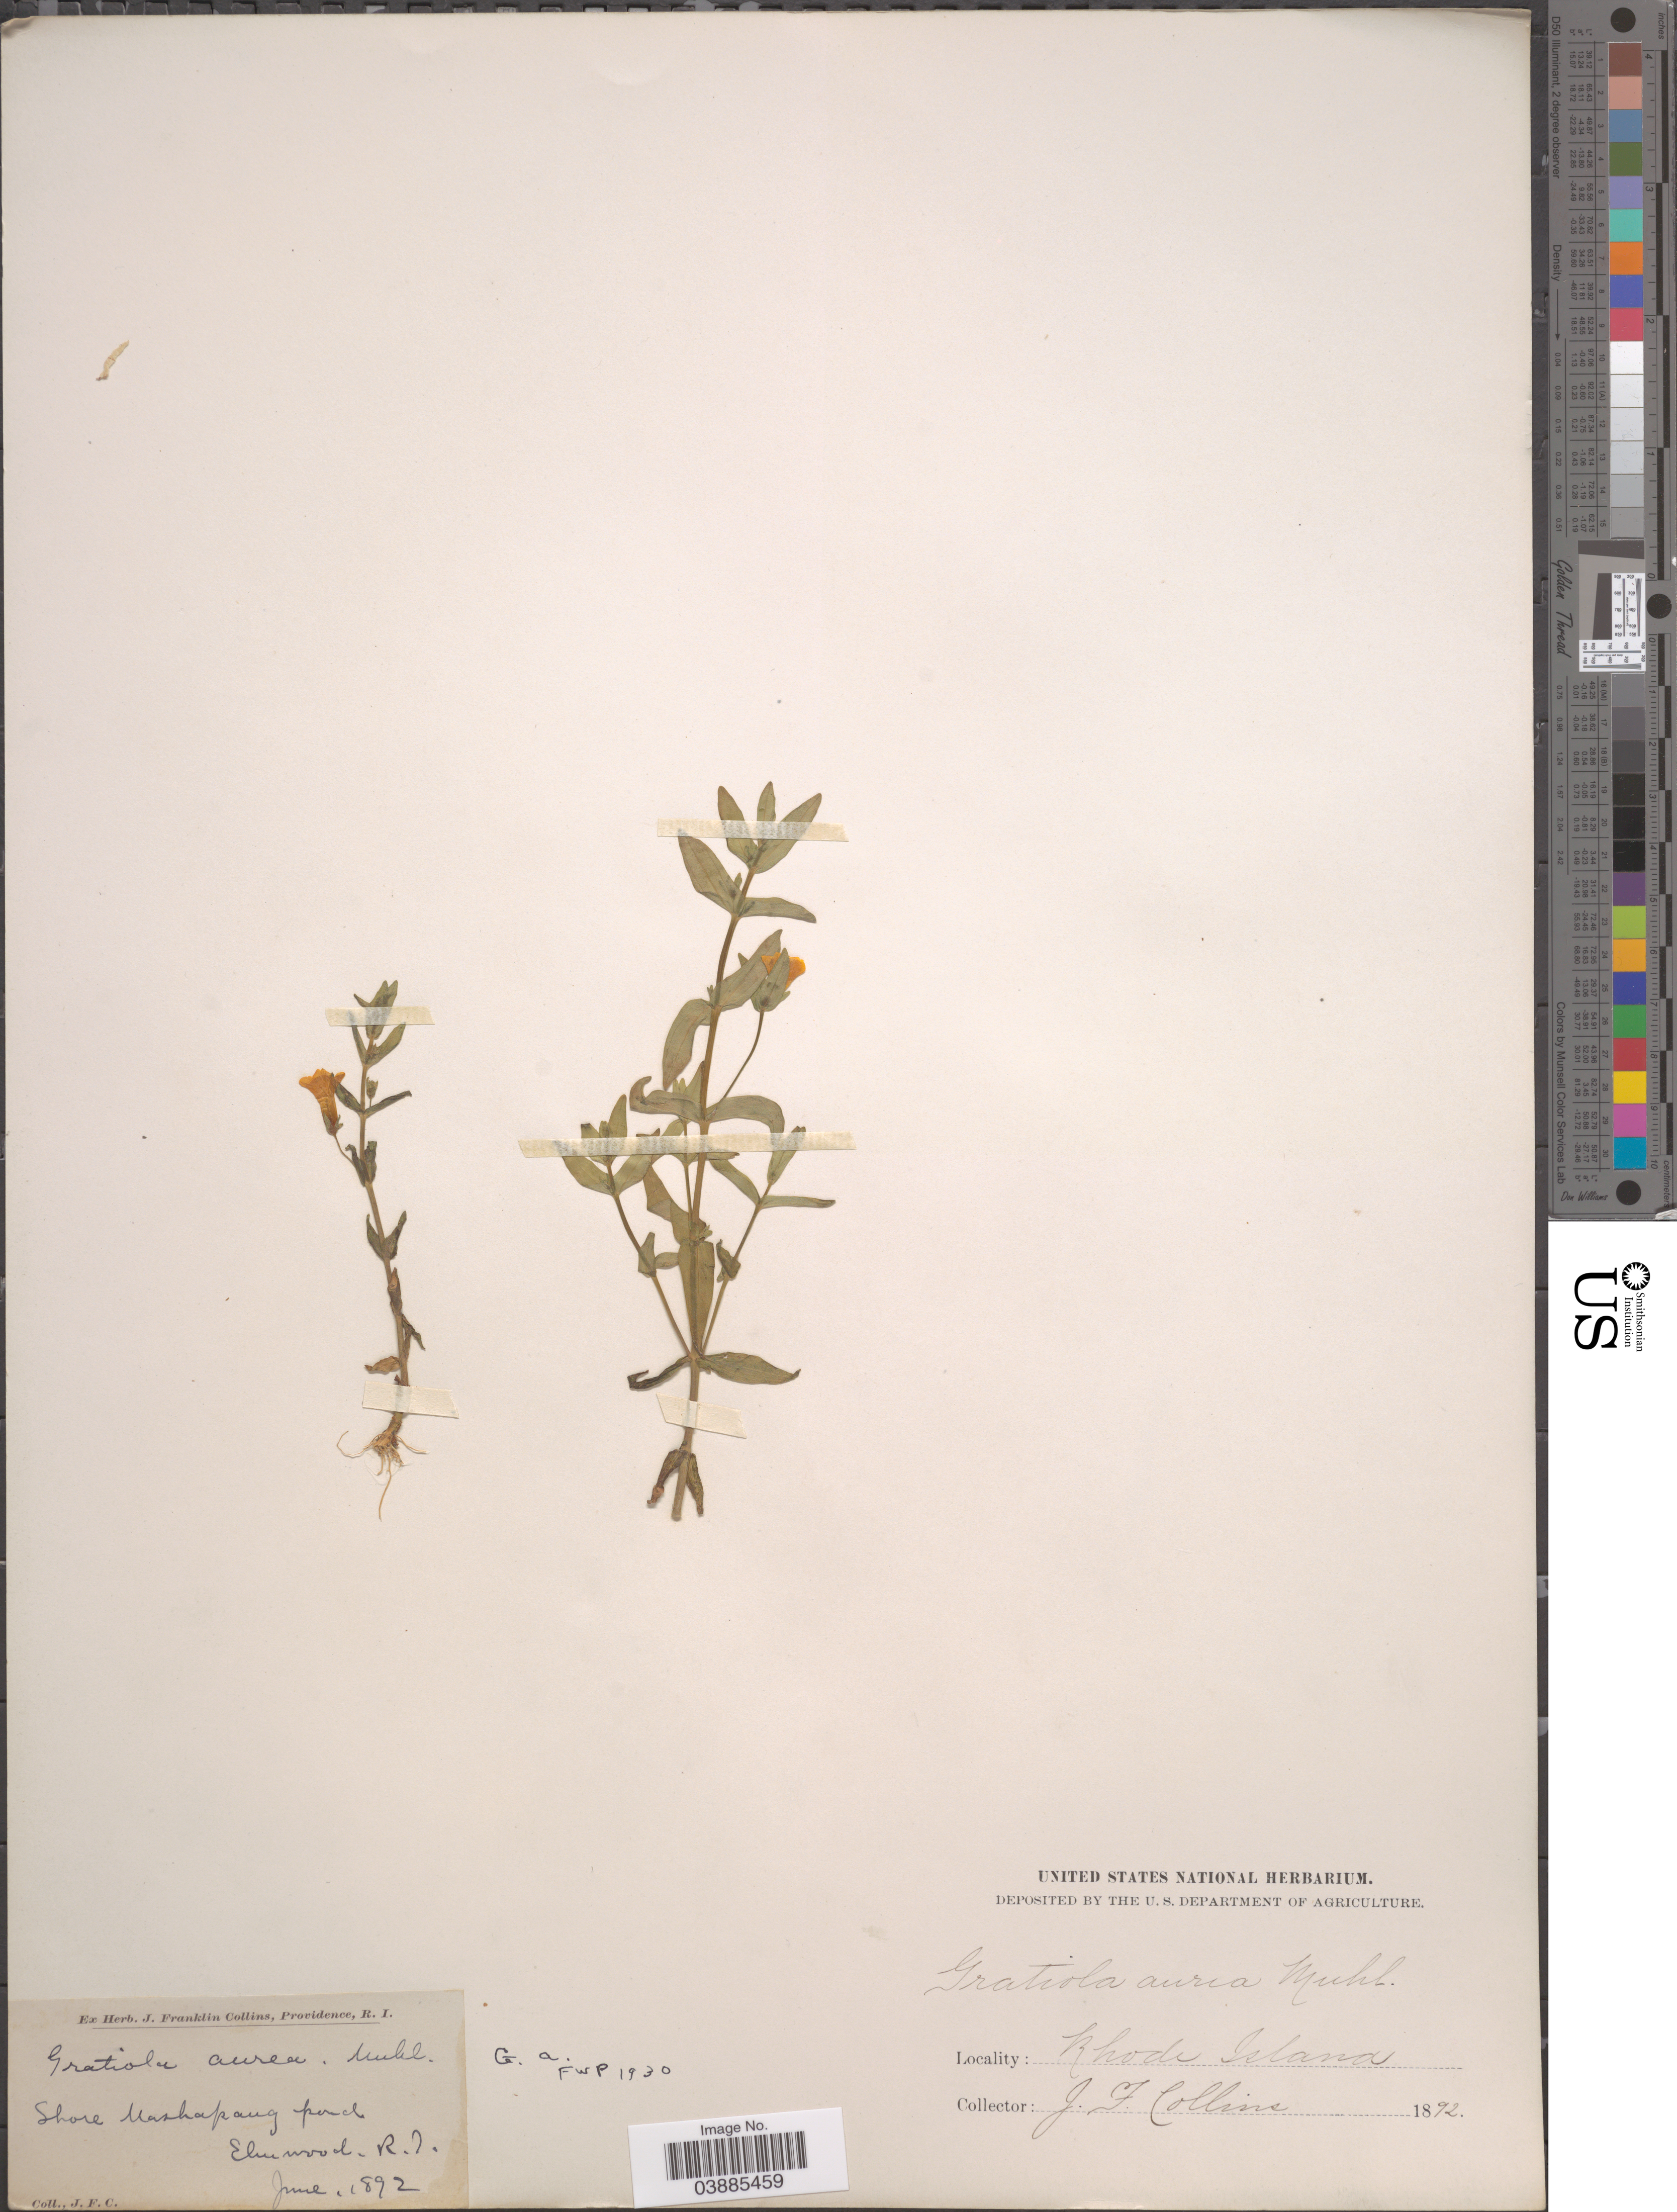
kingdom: Plantae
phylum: Tracheophyta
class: Magnoliopsida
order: Lamiales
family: Plantaginaceae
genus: Gratiola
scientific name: Gratiola aurea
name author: Pursh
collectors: J. Collins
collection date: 1892-06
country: United States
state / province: Rhode Island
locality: Shore Mashapaug pond. Elmwood.